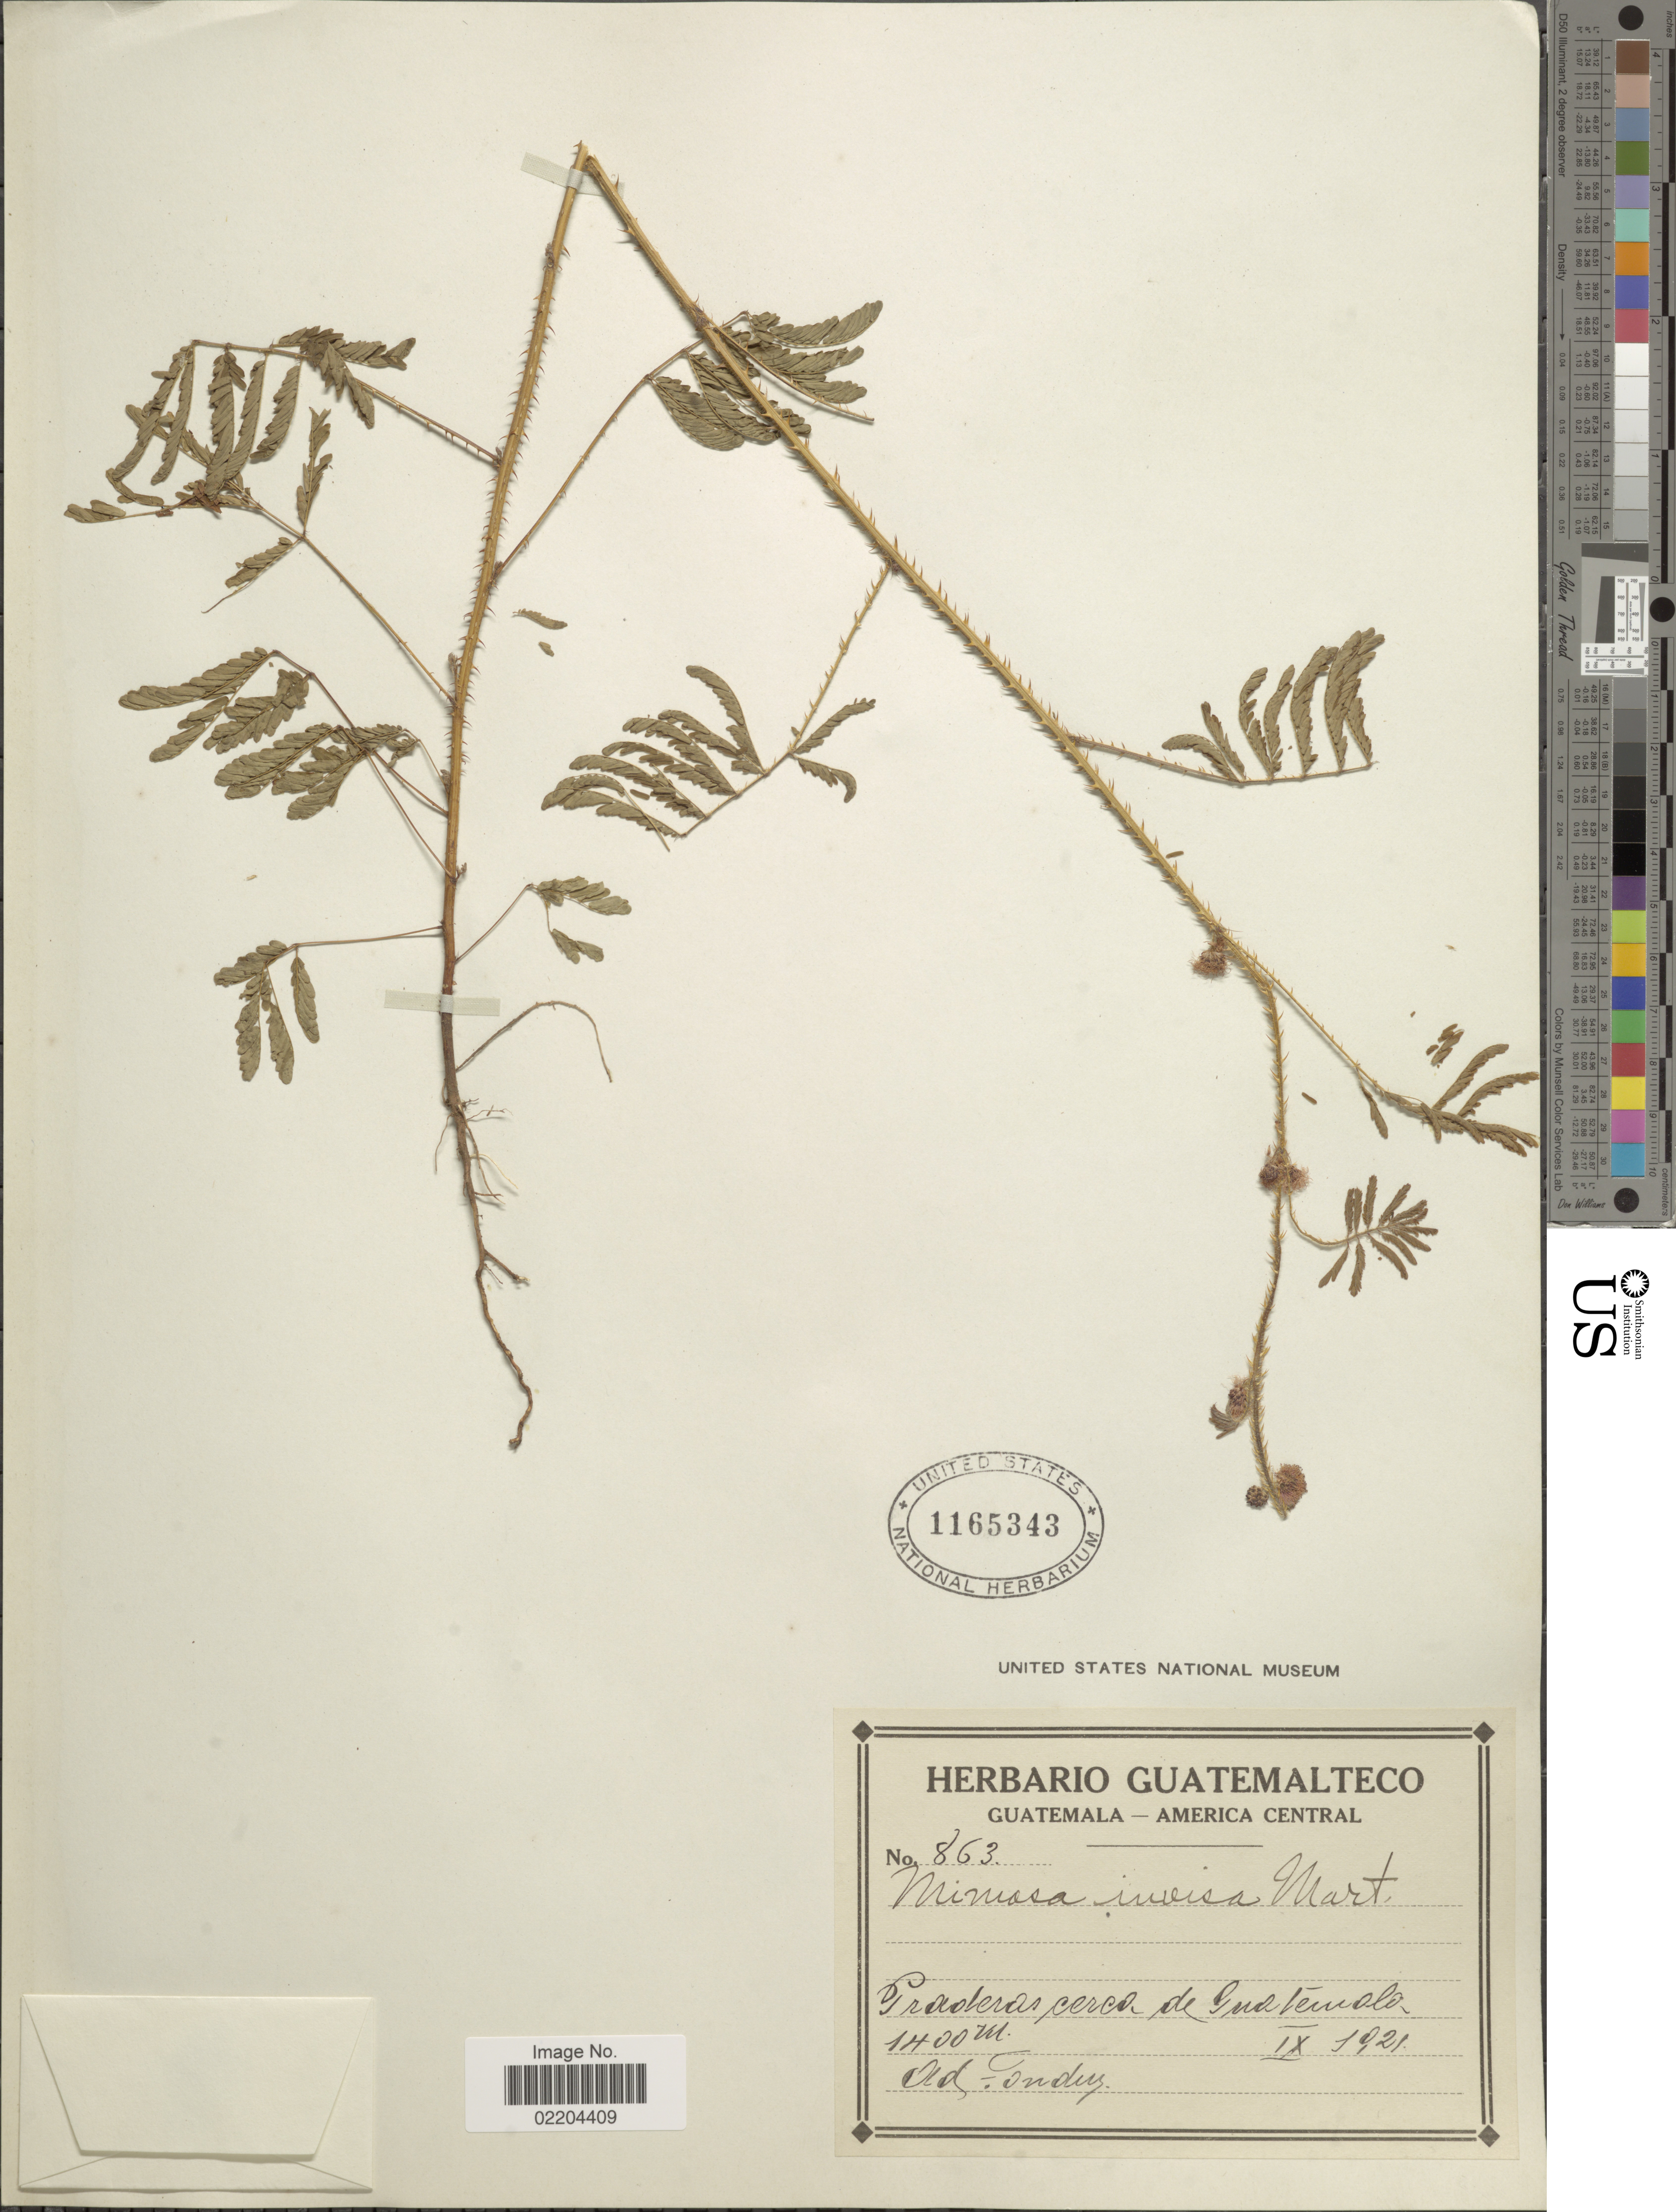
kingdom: Plantae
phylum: Tracheophyta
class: Magnoliopsida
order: Fabales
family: Fabaceae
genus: Mimosa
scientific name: Mimosa invisa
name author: Mart. ex Colla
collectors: A. Tonduz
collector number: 863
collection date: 1921-09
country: Guatemala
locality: Praderas cerca de Guatemala.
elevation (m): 1400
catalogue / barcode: US 1165343